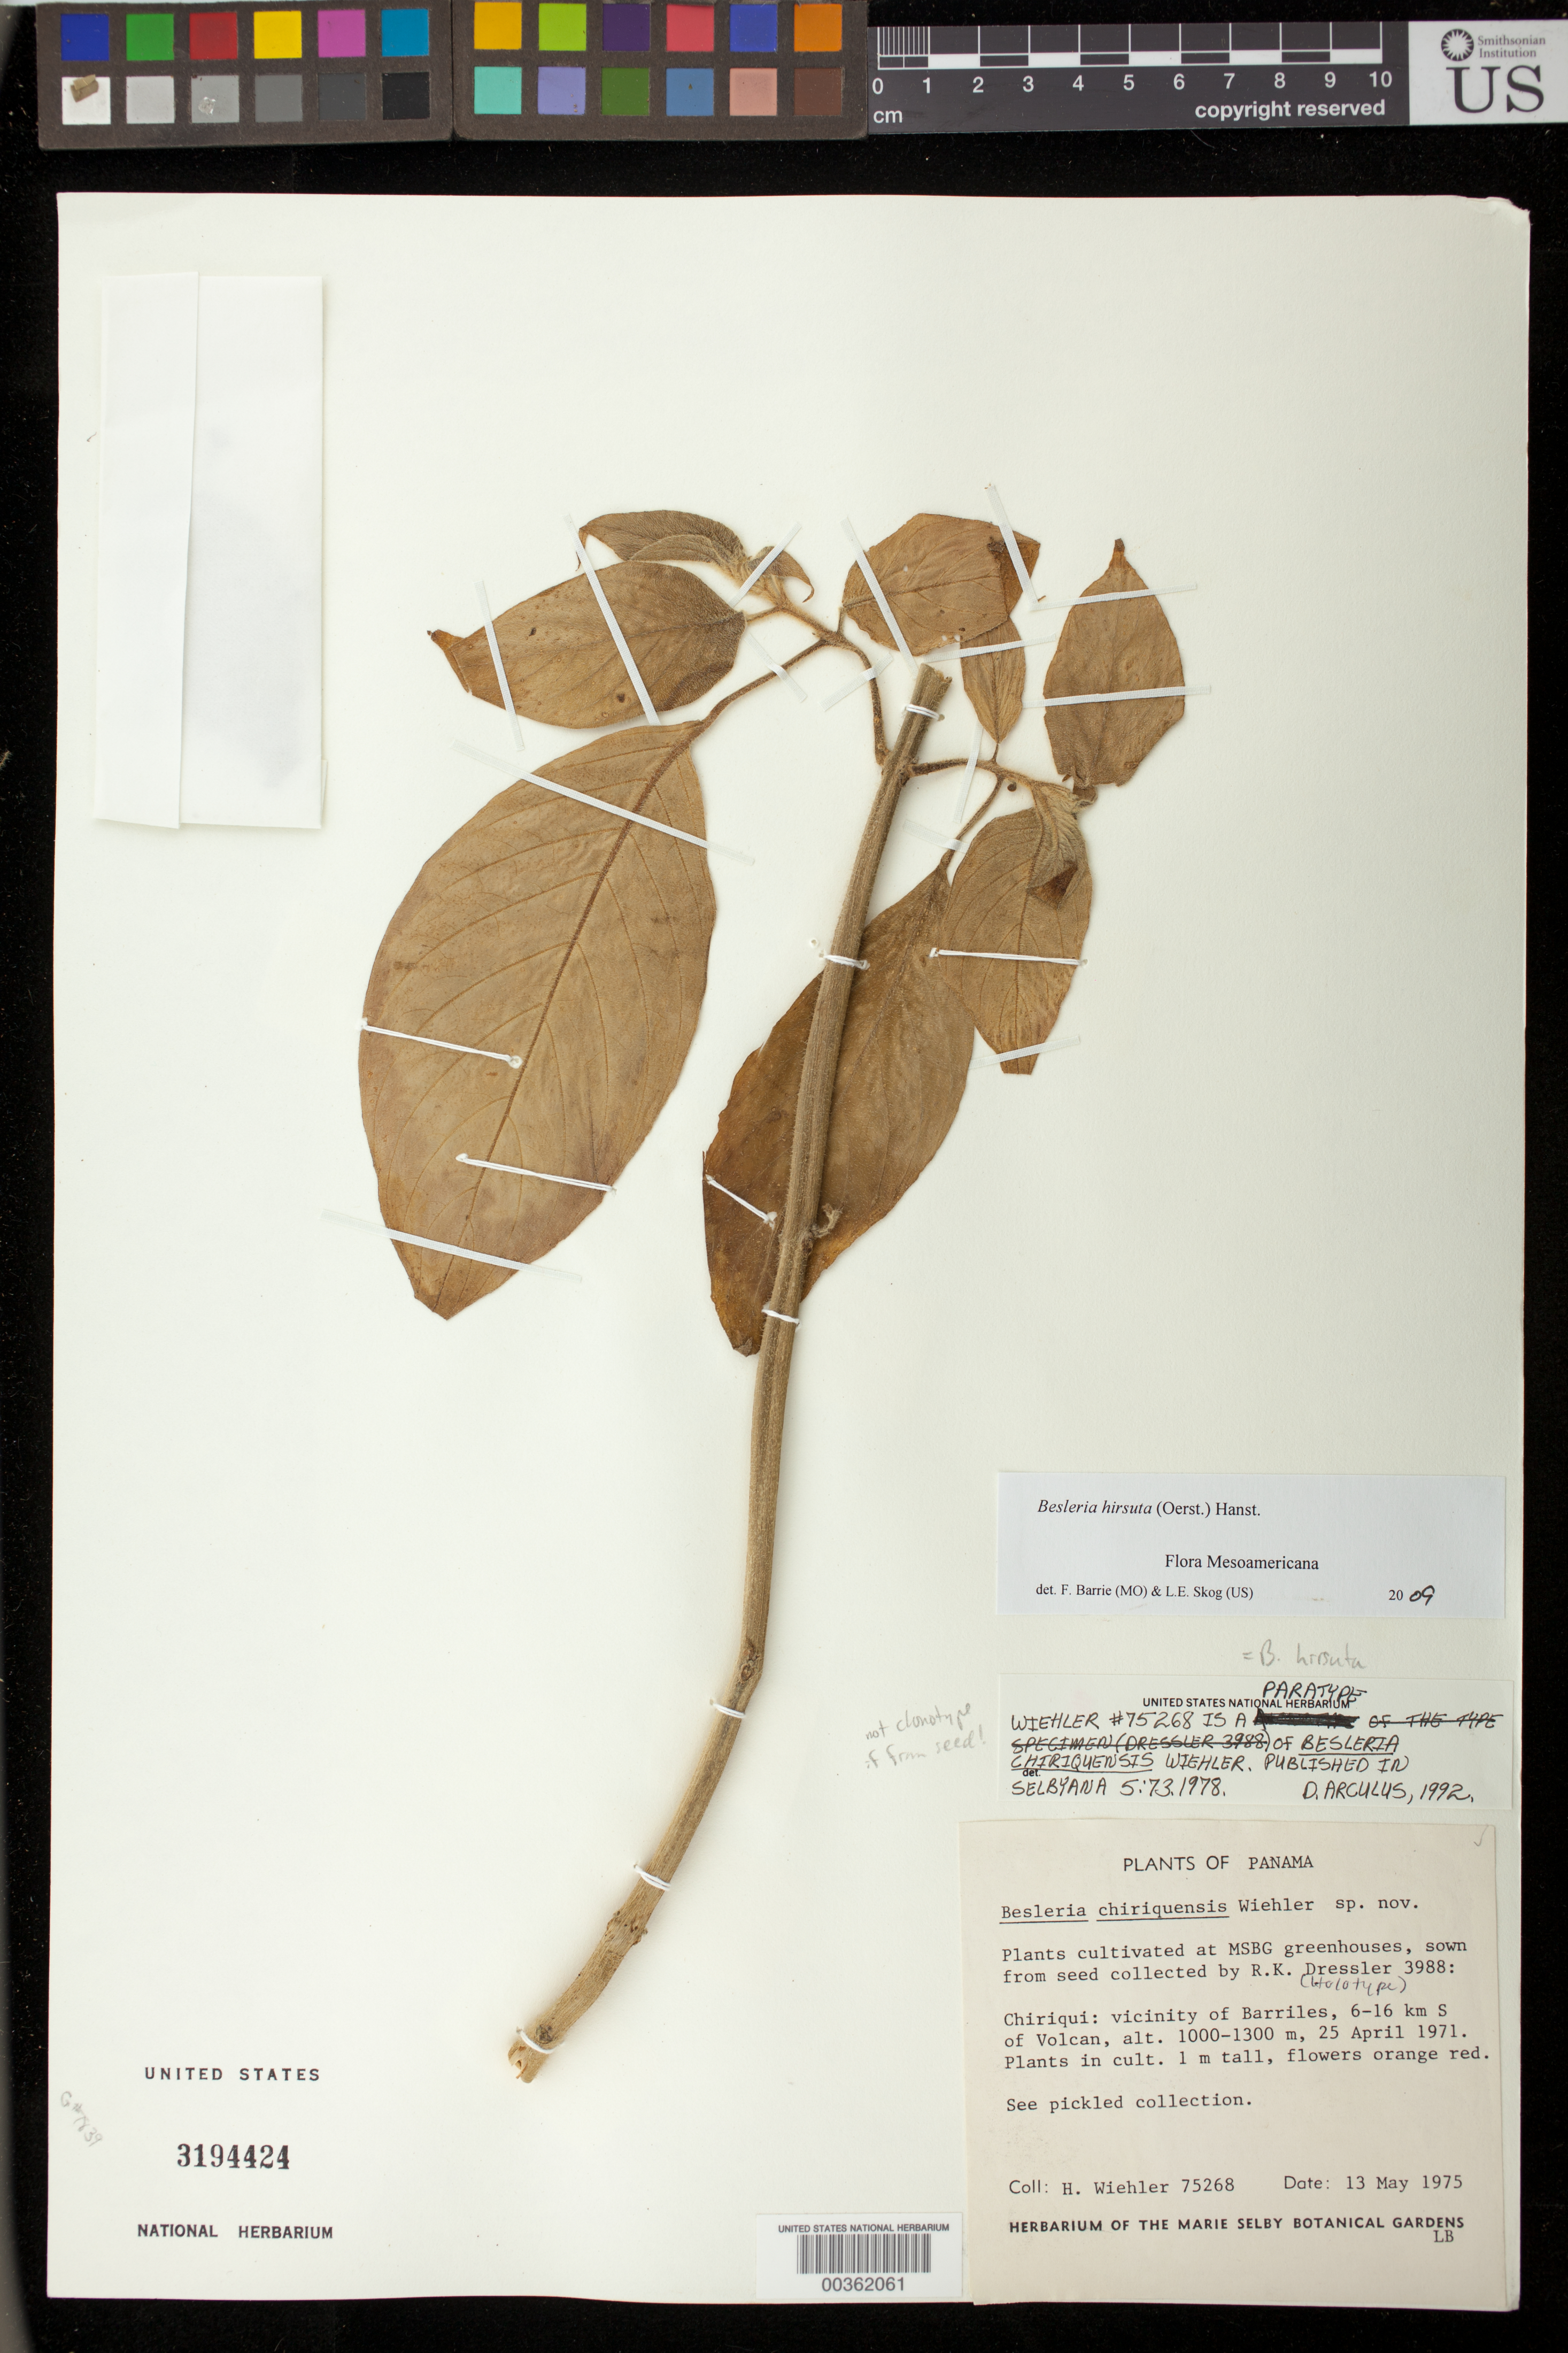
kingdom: Plantae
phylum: Tracheophyta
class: Magnoliopsida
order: Lamiales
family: Gesneriaceae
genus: Besleria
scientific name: Besleria hirsuta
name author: (Oerst.) Hanst.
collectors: H. J. Wiehler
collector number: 75268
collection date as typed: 13 May 1975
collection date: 1975-05-13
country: Panama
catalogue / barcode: US 3194424